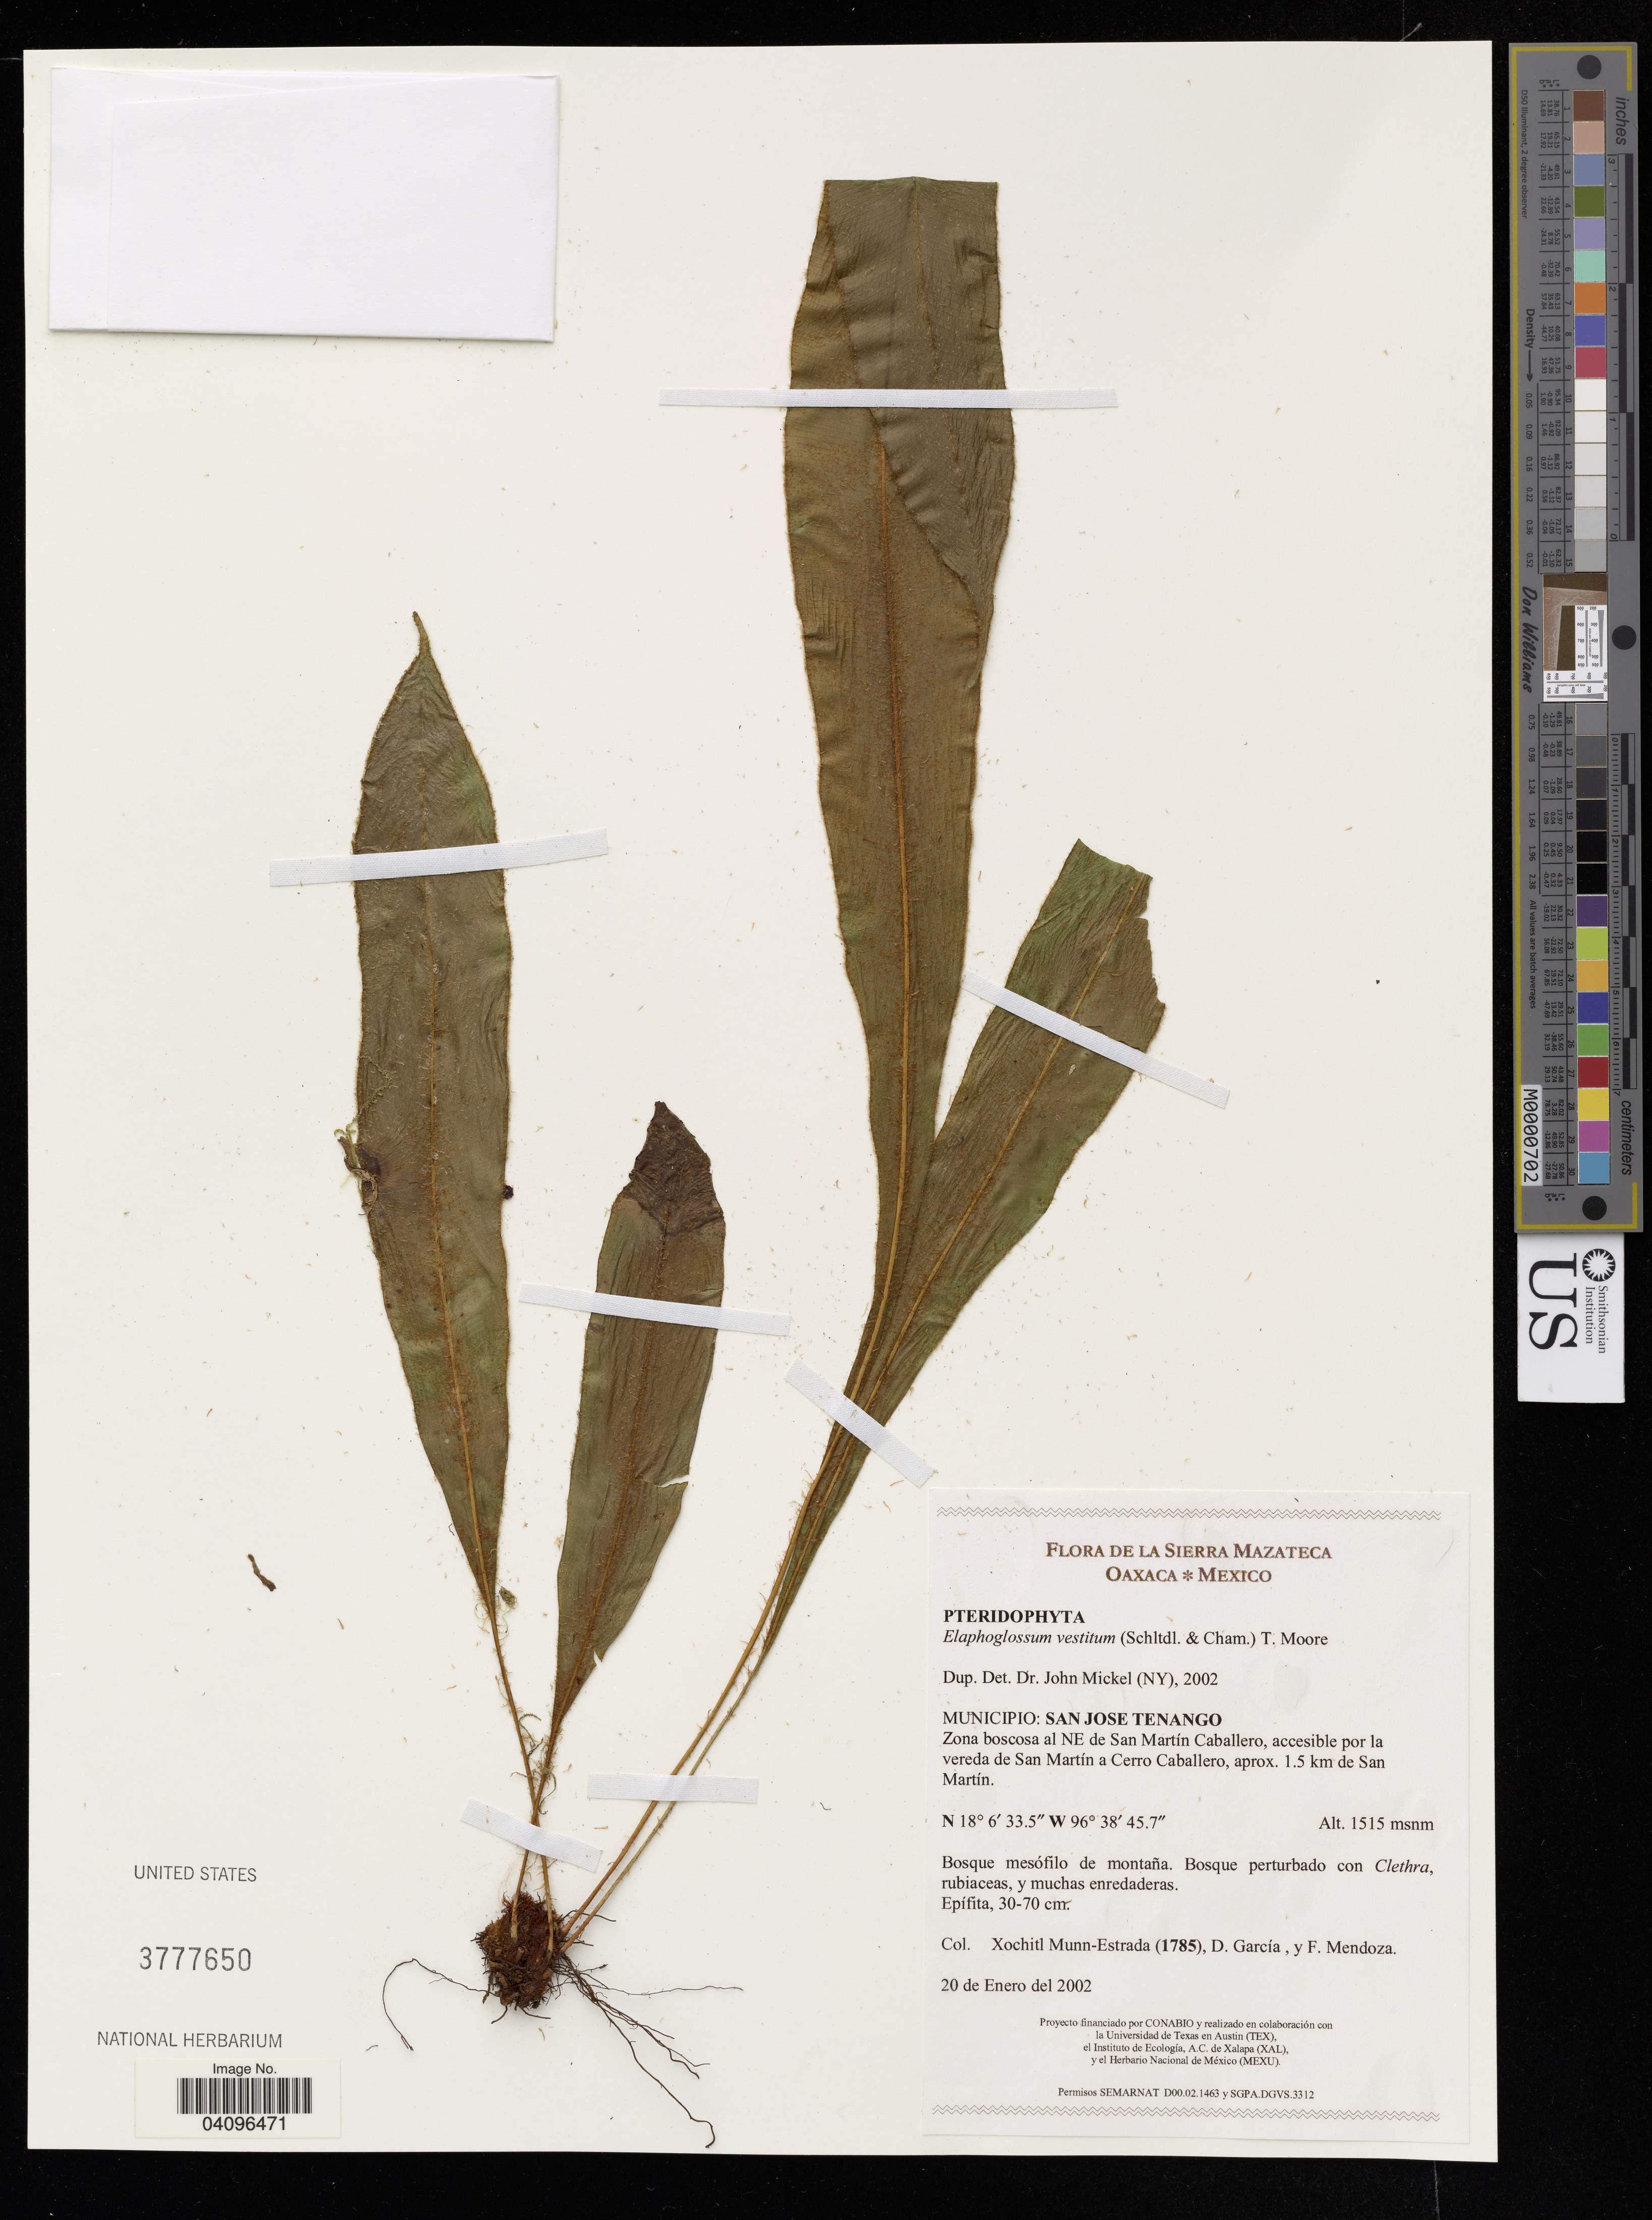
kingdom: Plantae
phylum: Tracheophyta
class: Polypodiopsida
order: Polypodiales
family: Dryopteridaceae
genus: Elaphoglossum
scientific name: Elaphoglossum vestitum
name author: (Schltdl. & Cham.) Schott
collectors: X. Munn-Estrada, D. García & F. Mendoza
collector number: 1785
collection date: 2002-01-20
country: Mexico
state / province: Oaxaca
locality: La Sierra Mazateca. Municipio: San Jose Tenango. Zona boscosa al NE de San Martín Caballero, accesible por la vereda de San Martín a Cerro Caballero, aprox. 1.5 km de San Martín.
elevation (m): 1515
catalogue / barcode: US 3777650